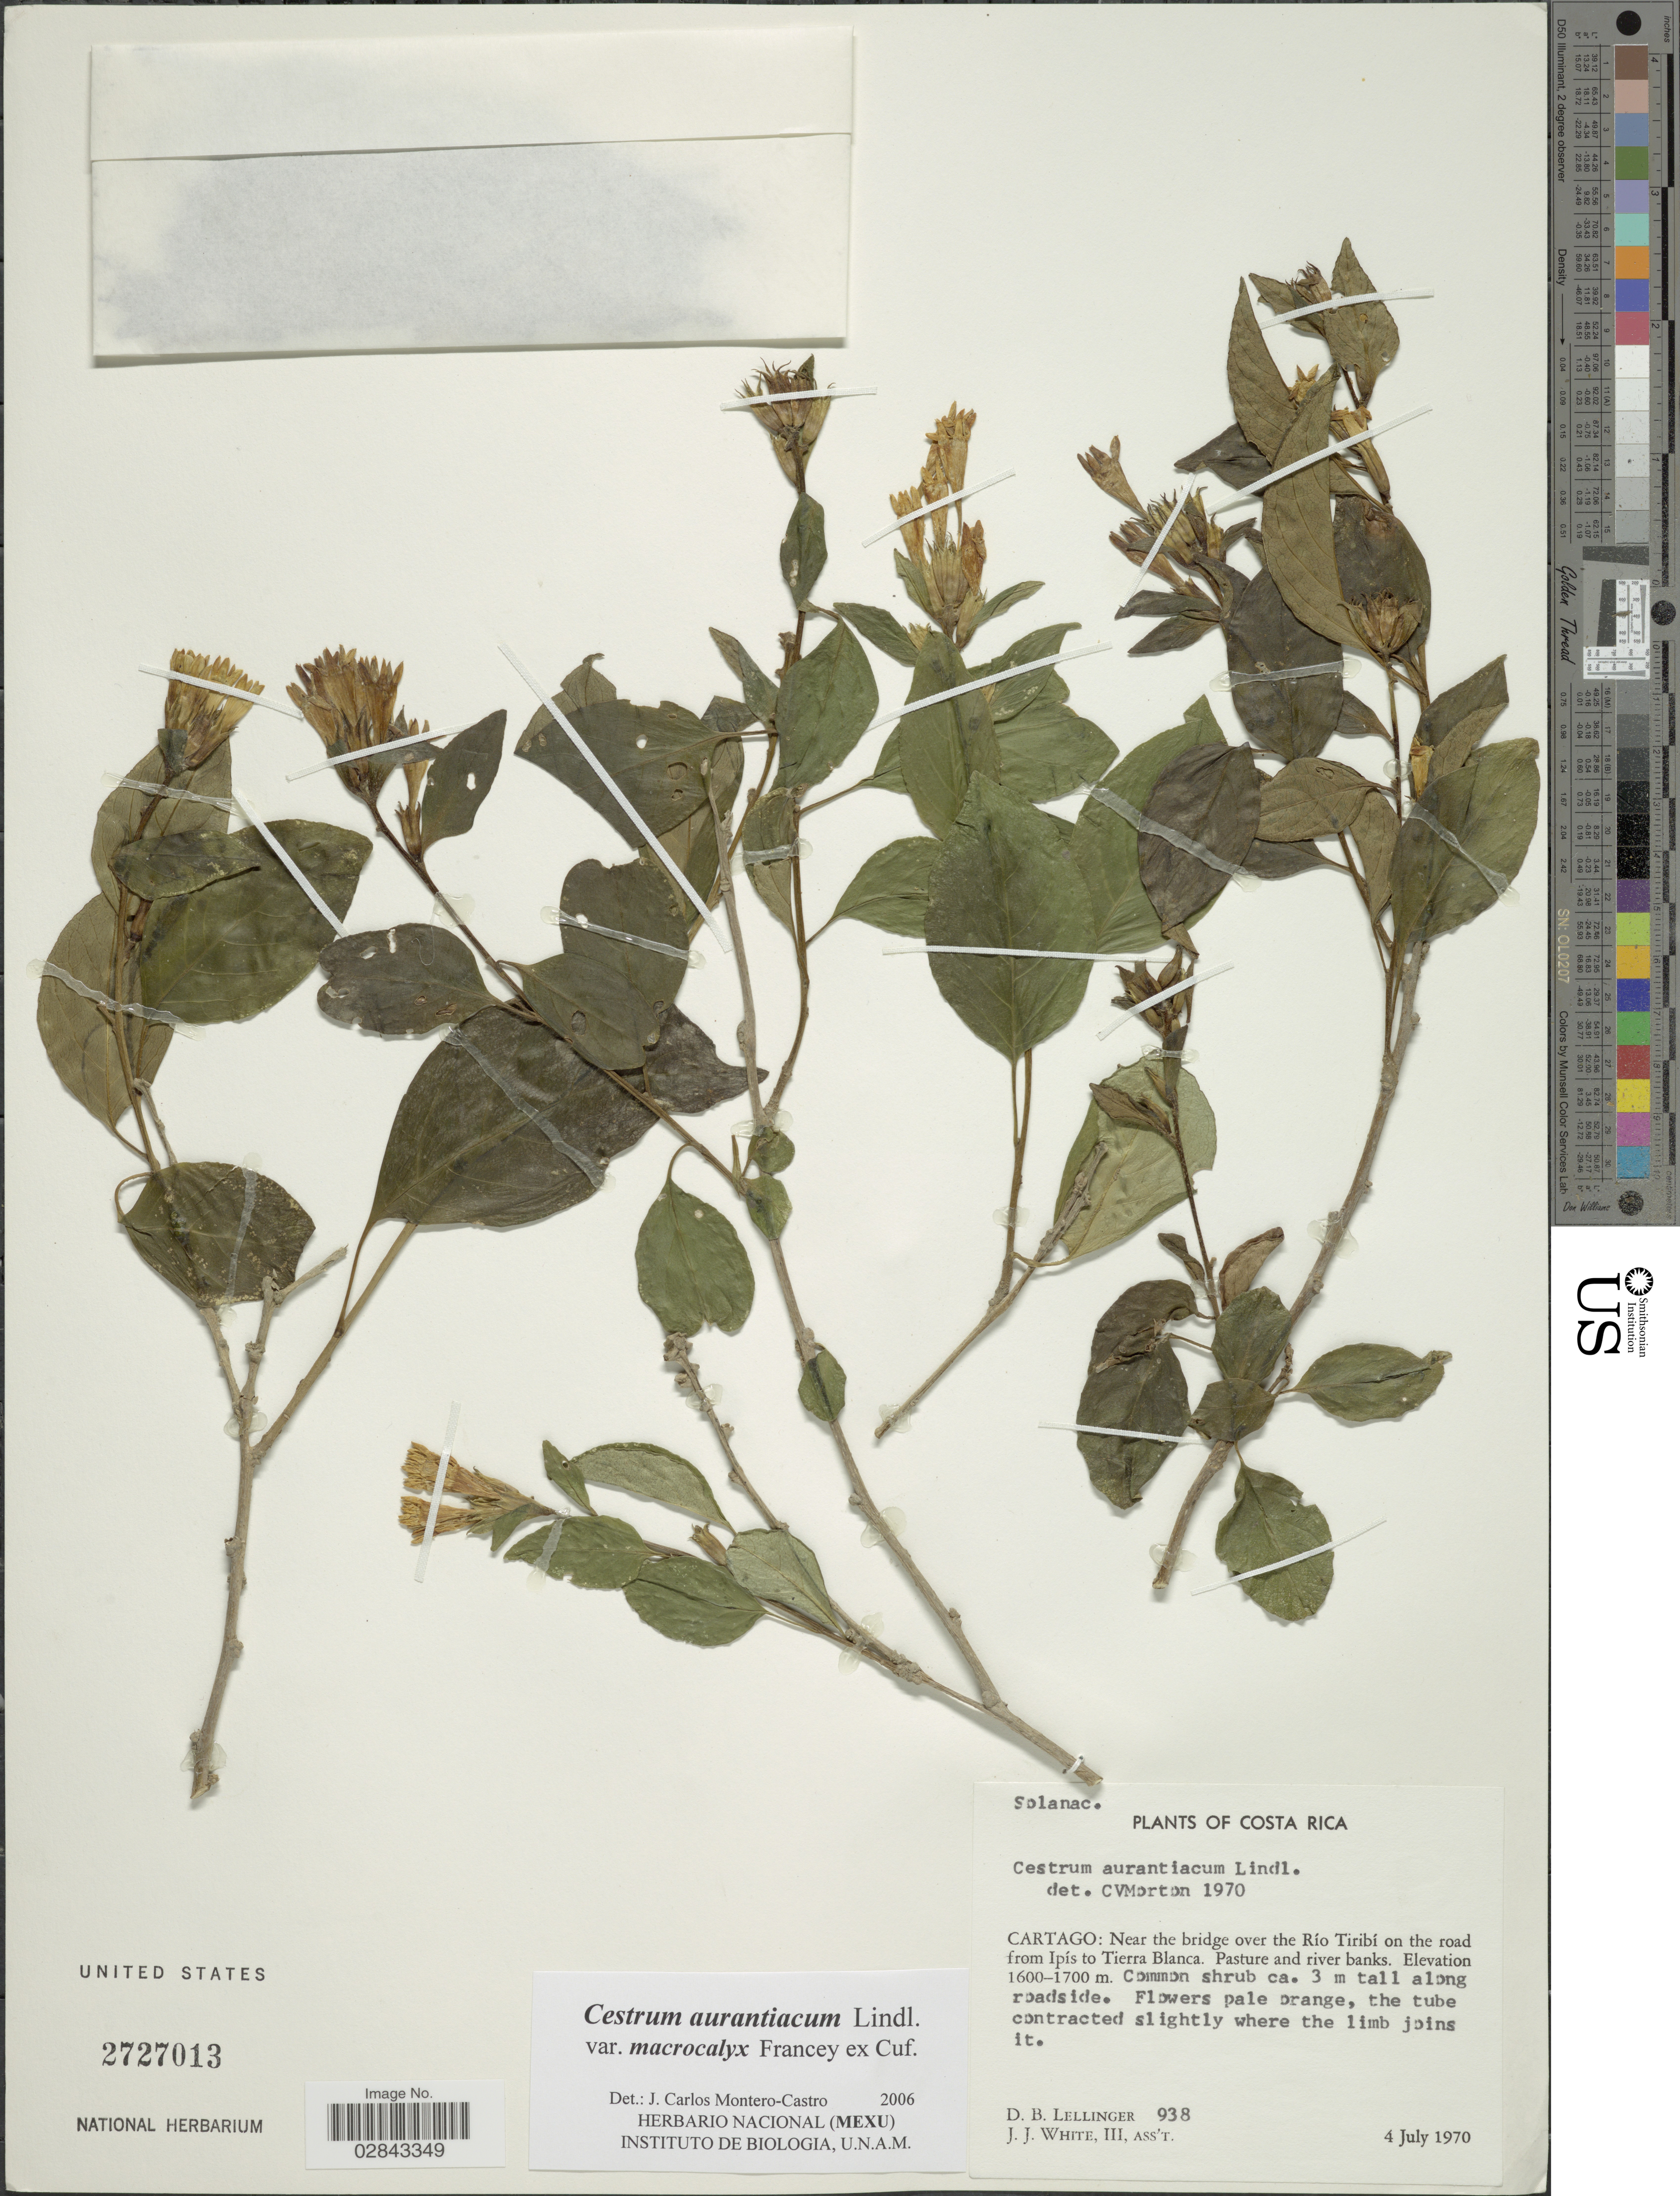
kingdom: Plantae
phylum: Tracheophyta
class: Magnoliopsida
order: Solanales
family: Solanaceae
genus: Cestrum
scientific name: Cestrum aurantiacum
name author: Lindley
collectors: D. B. Lellinger & J. J. White III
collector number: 938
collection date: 1970-07-04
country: Costa Rica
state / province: Cartago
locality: Near the bridge over the Río Tiribí on the road from Ipís to Tierra Blanca.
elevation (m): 1600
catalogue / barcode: US 2727013